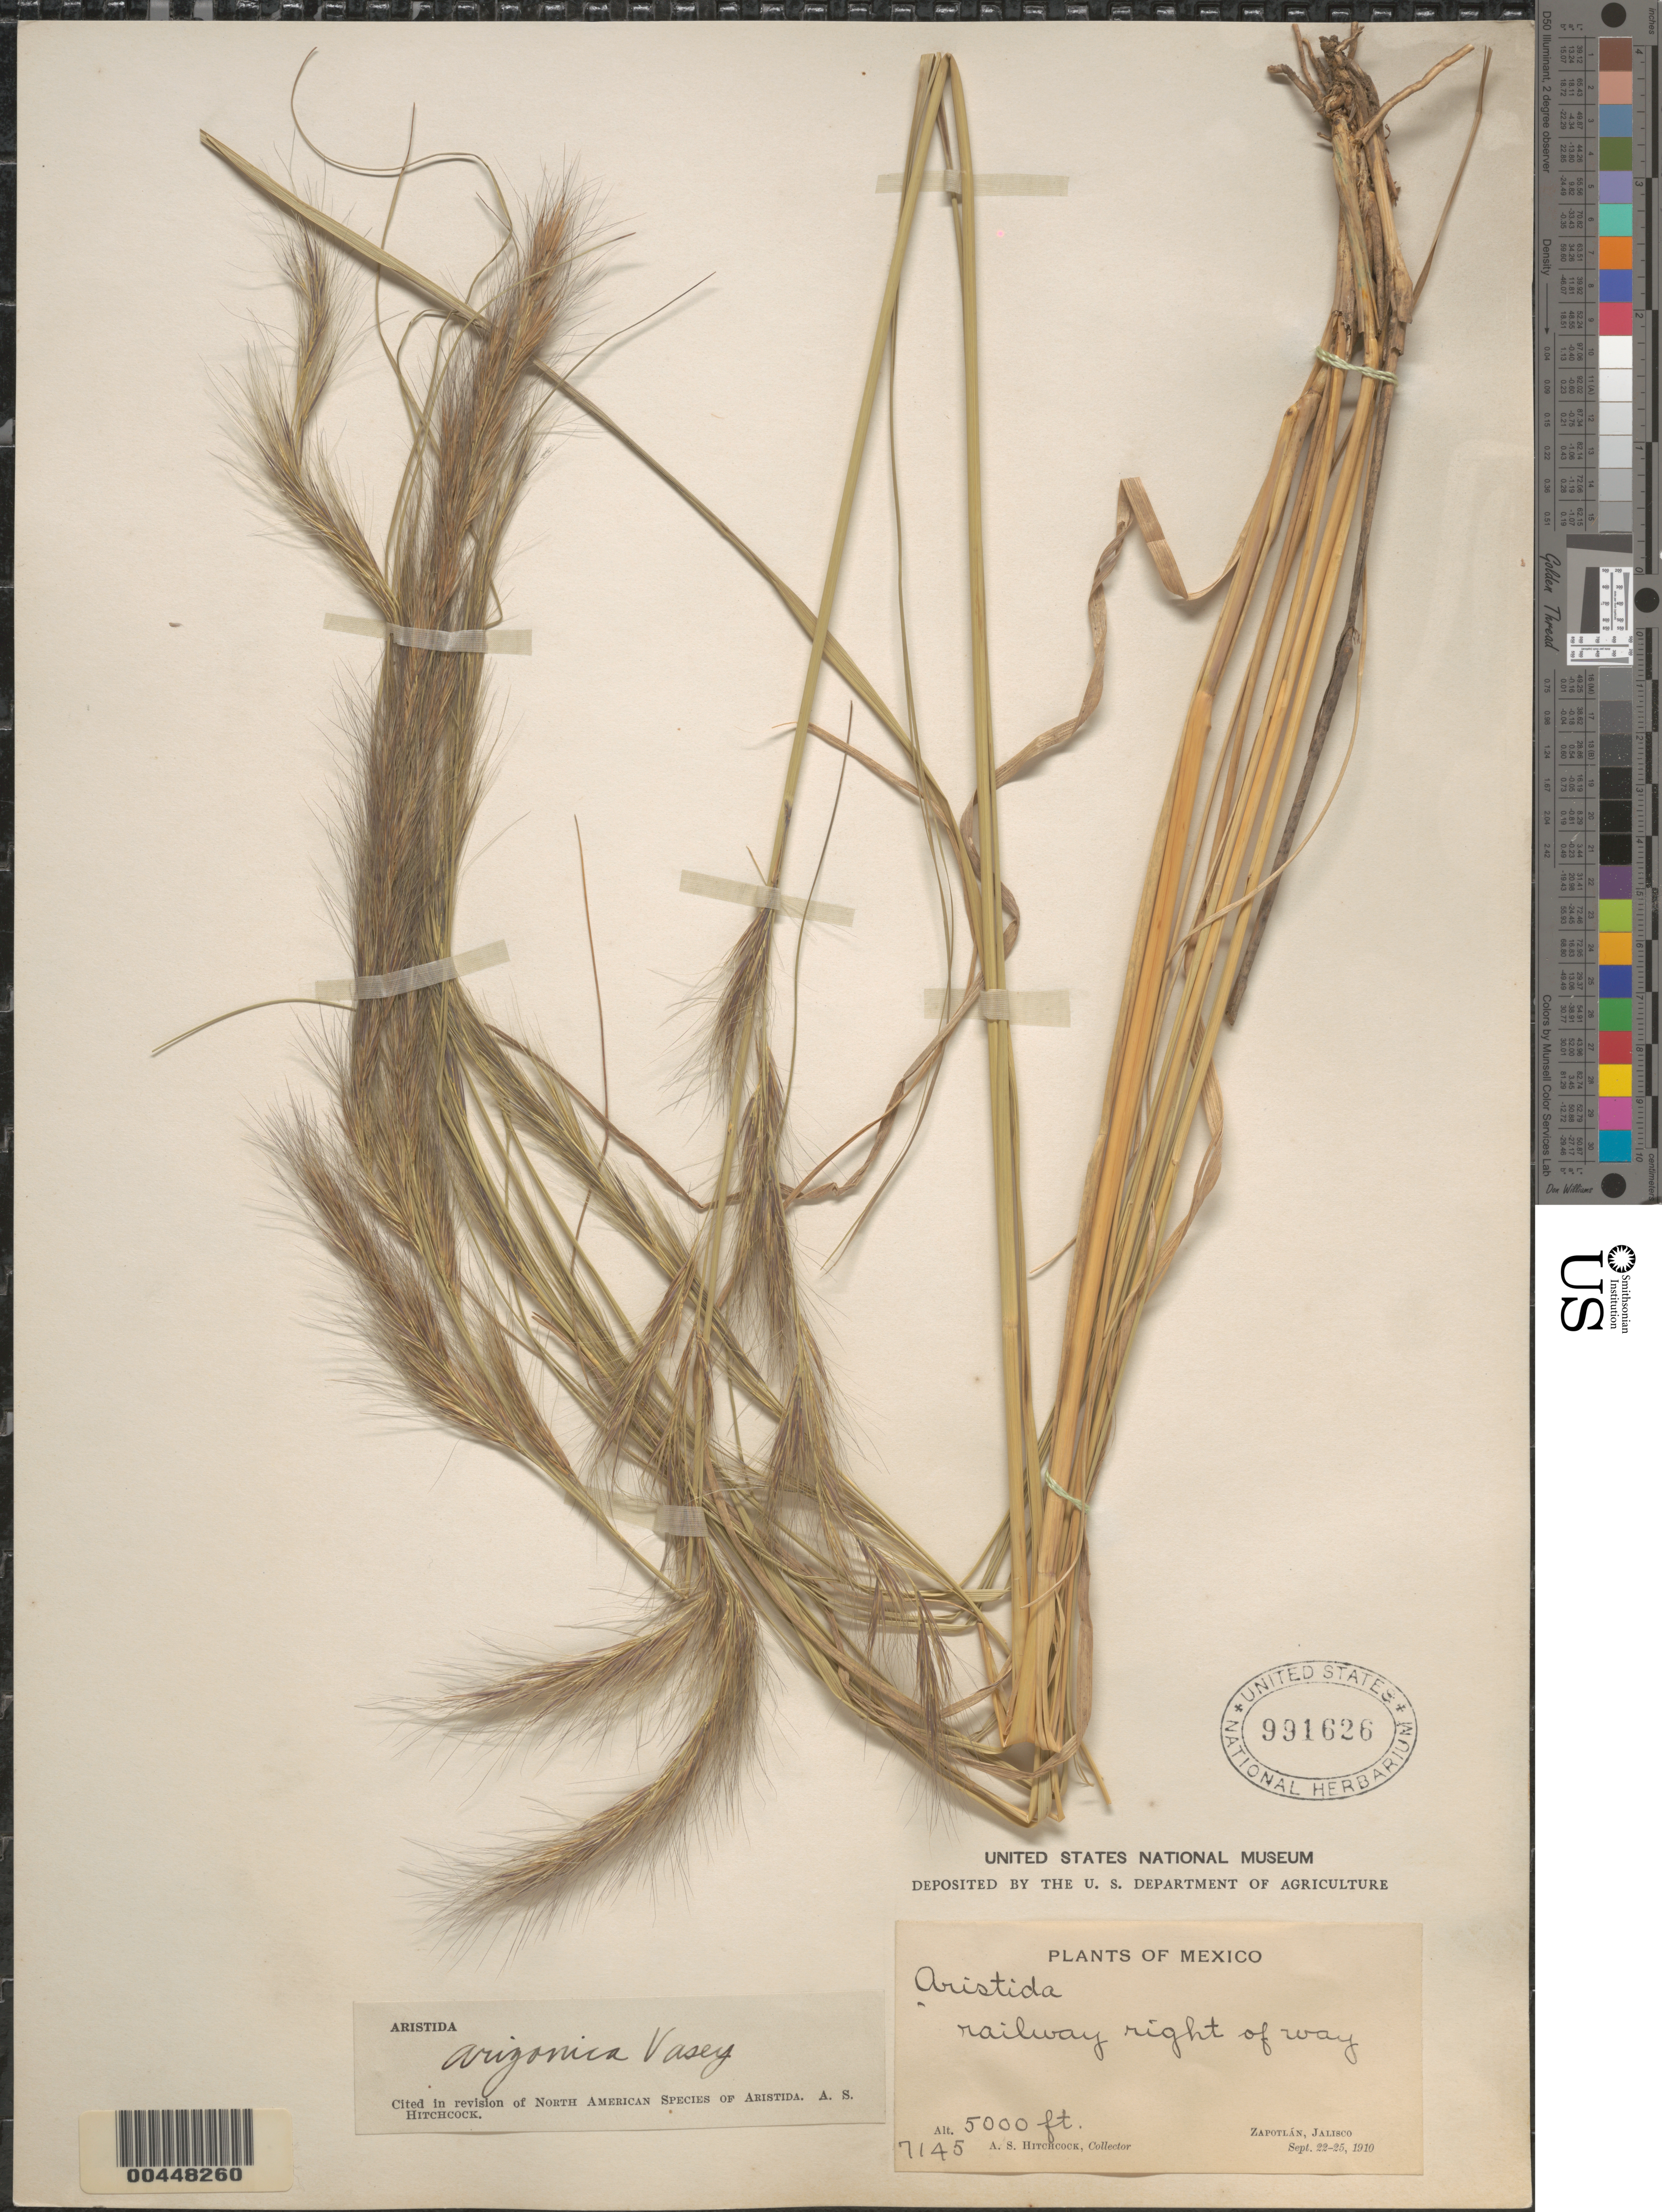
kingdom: Plantae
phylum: Tracheophyta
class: Liliopsida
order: Poales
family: Poaceae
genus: Aristida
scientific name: Aristida appressa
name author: Vasey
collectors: A. S. Hitchcock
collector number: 7145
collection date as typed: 22 Sep 1910 to 25 Sep 1910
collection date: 1910-09-22/1910-09-25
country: Mexico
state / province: Jalisco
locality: Zapotlán, railway right of way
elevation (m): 1524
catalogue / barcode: US 991626